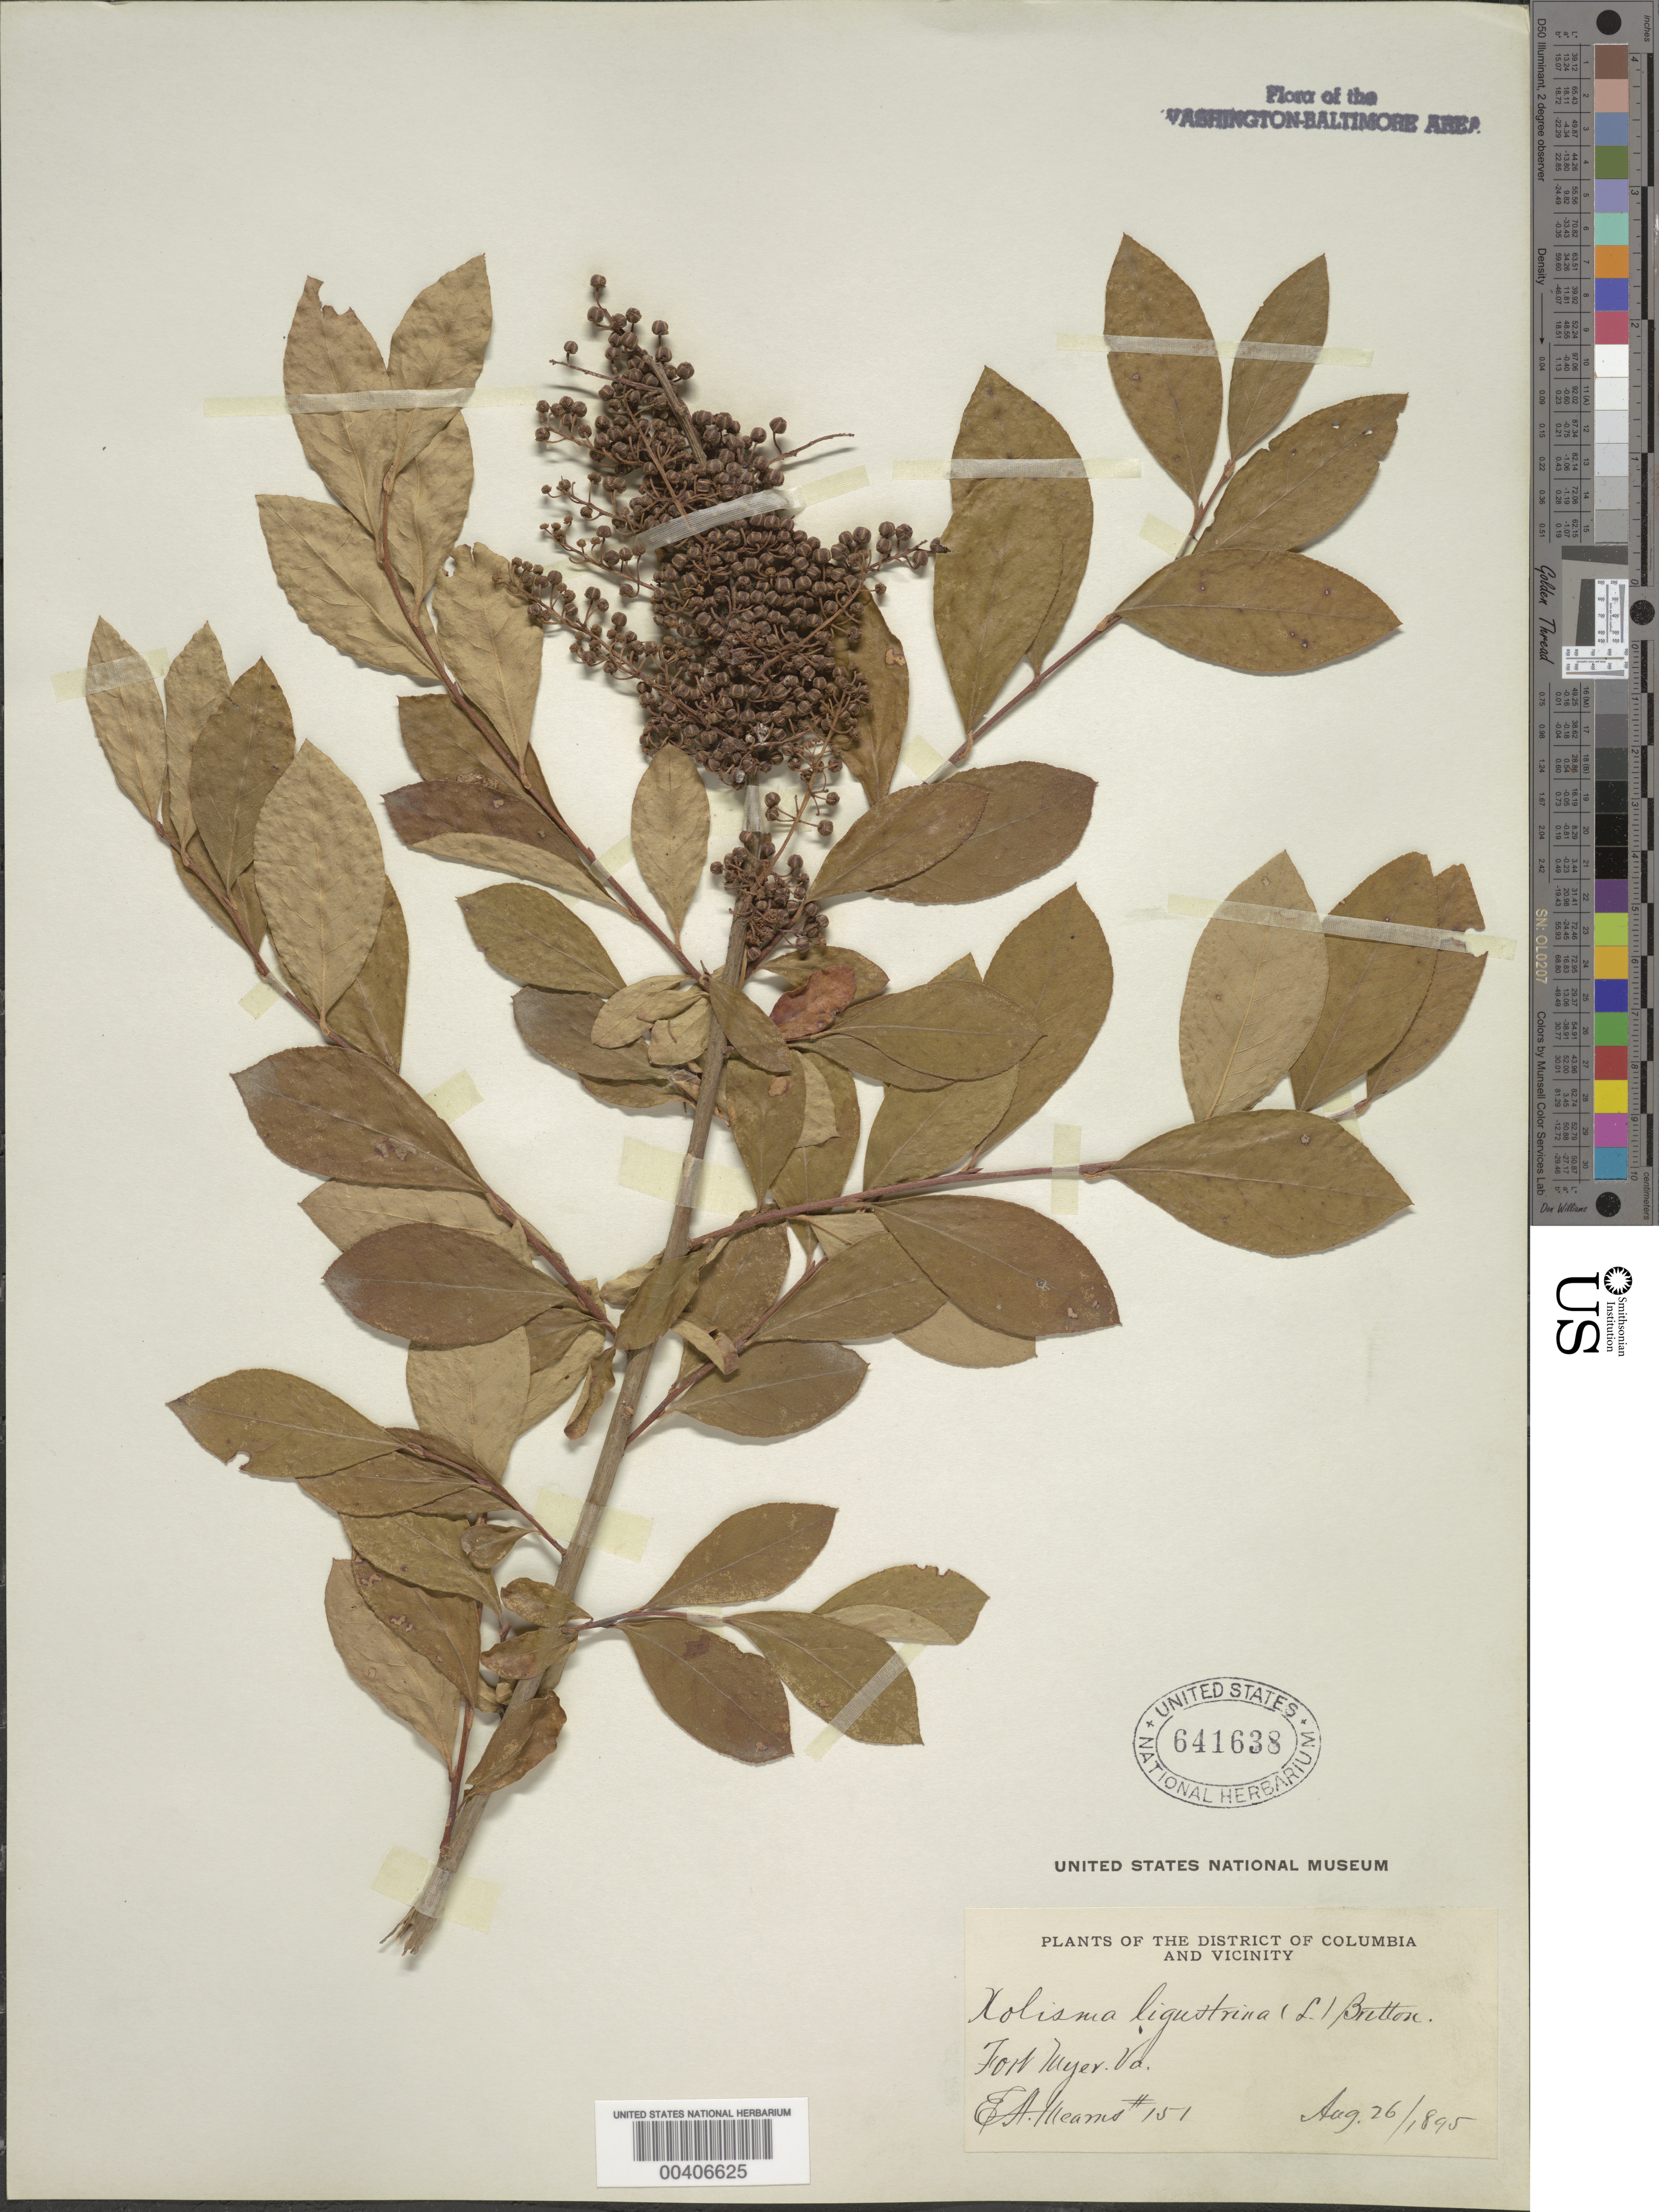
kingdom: Plantae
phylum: Tracheophyta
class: Magnoliopsida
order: Ericales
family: Ericaceae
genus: Lyonia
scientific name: Lyonia ligustrina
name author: (L.) DC.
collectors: E. A. Mearns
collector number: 151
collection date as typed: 26 Aug 1895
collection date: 1895-08-26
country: United States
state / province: Virginia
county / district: Arlington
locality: Fort Myers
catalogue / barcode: US 641638